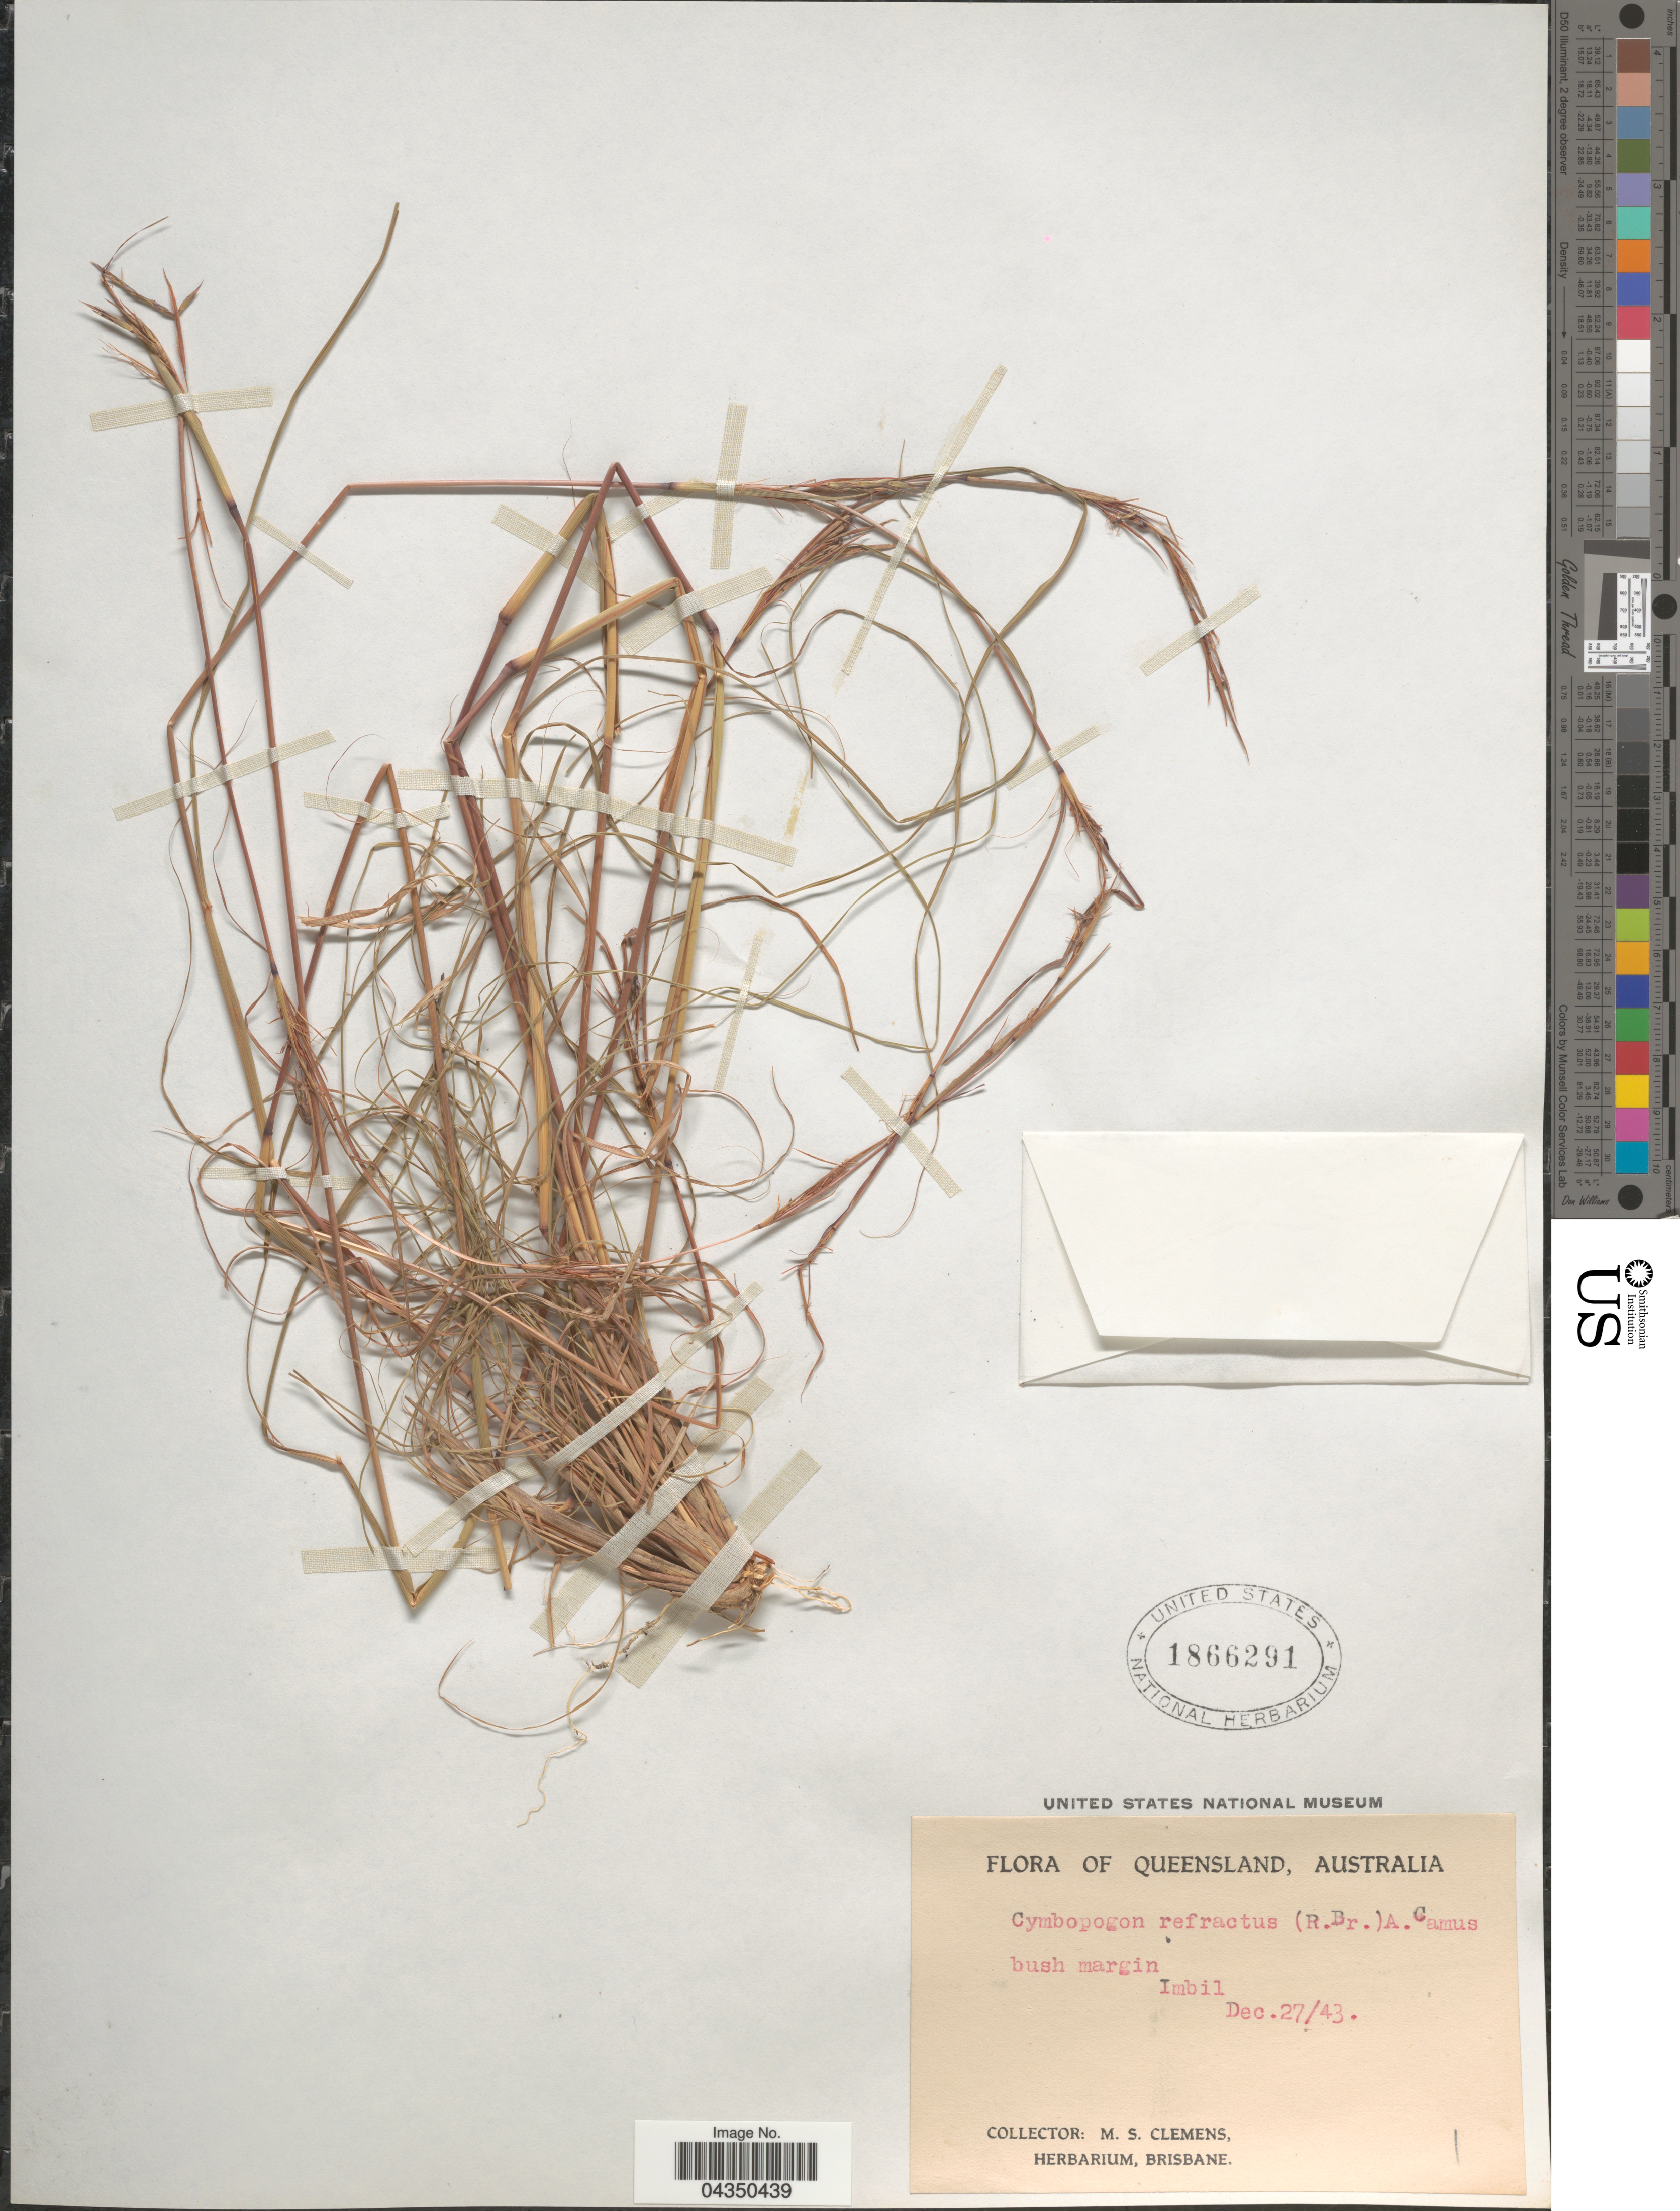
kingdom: Plantae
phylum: Tracheophyta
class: Liliopsida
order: Poales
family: Poaceae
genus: Cymbopogon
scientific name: Cymbopogon refractus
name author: (R. Br.) A. Camus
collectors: M. S. Clemens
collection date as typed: Transcribed d/m/y: 27/12/43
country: Australia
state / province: Queensland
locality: Imbil.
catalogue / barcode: US 1866291